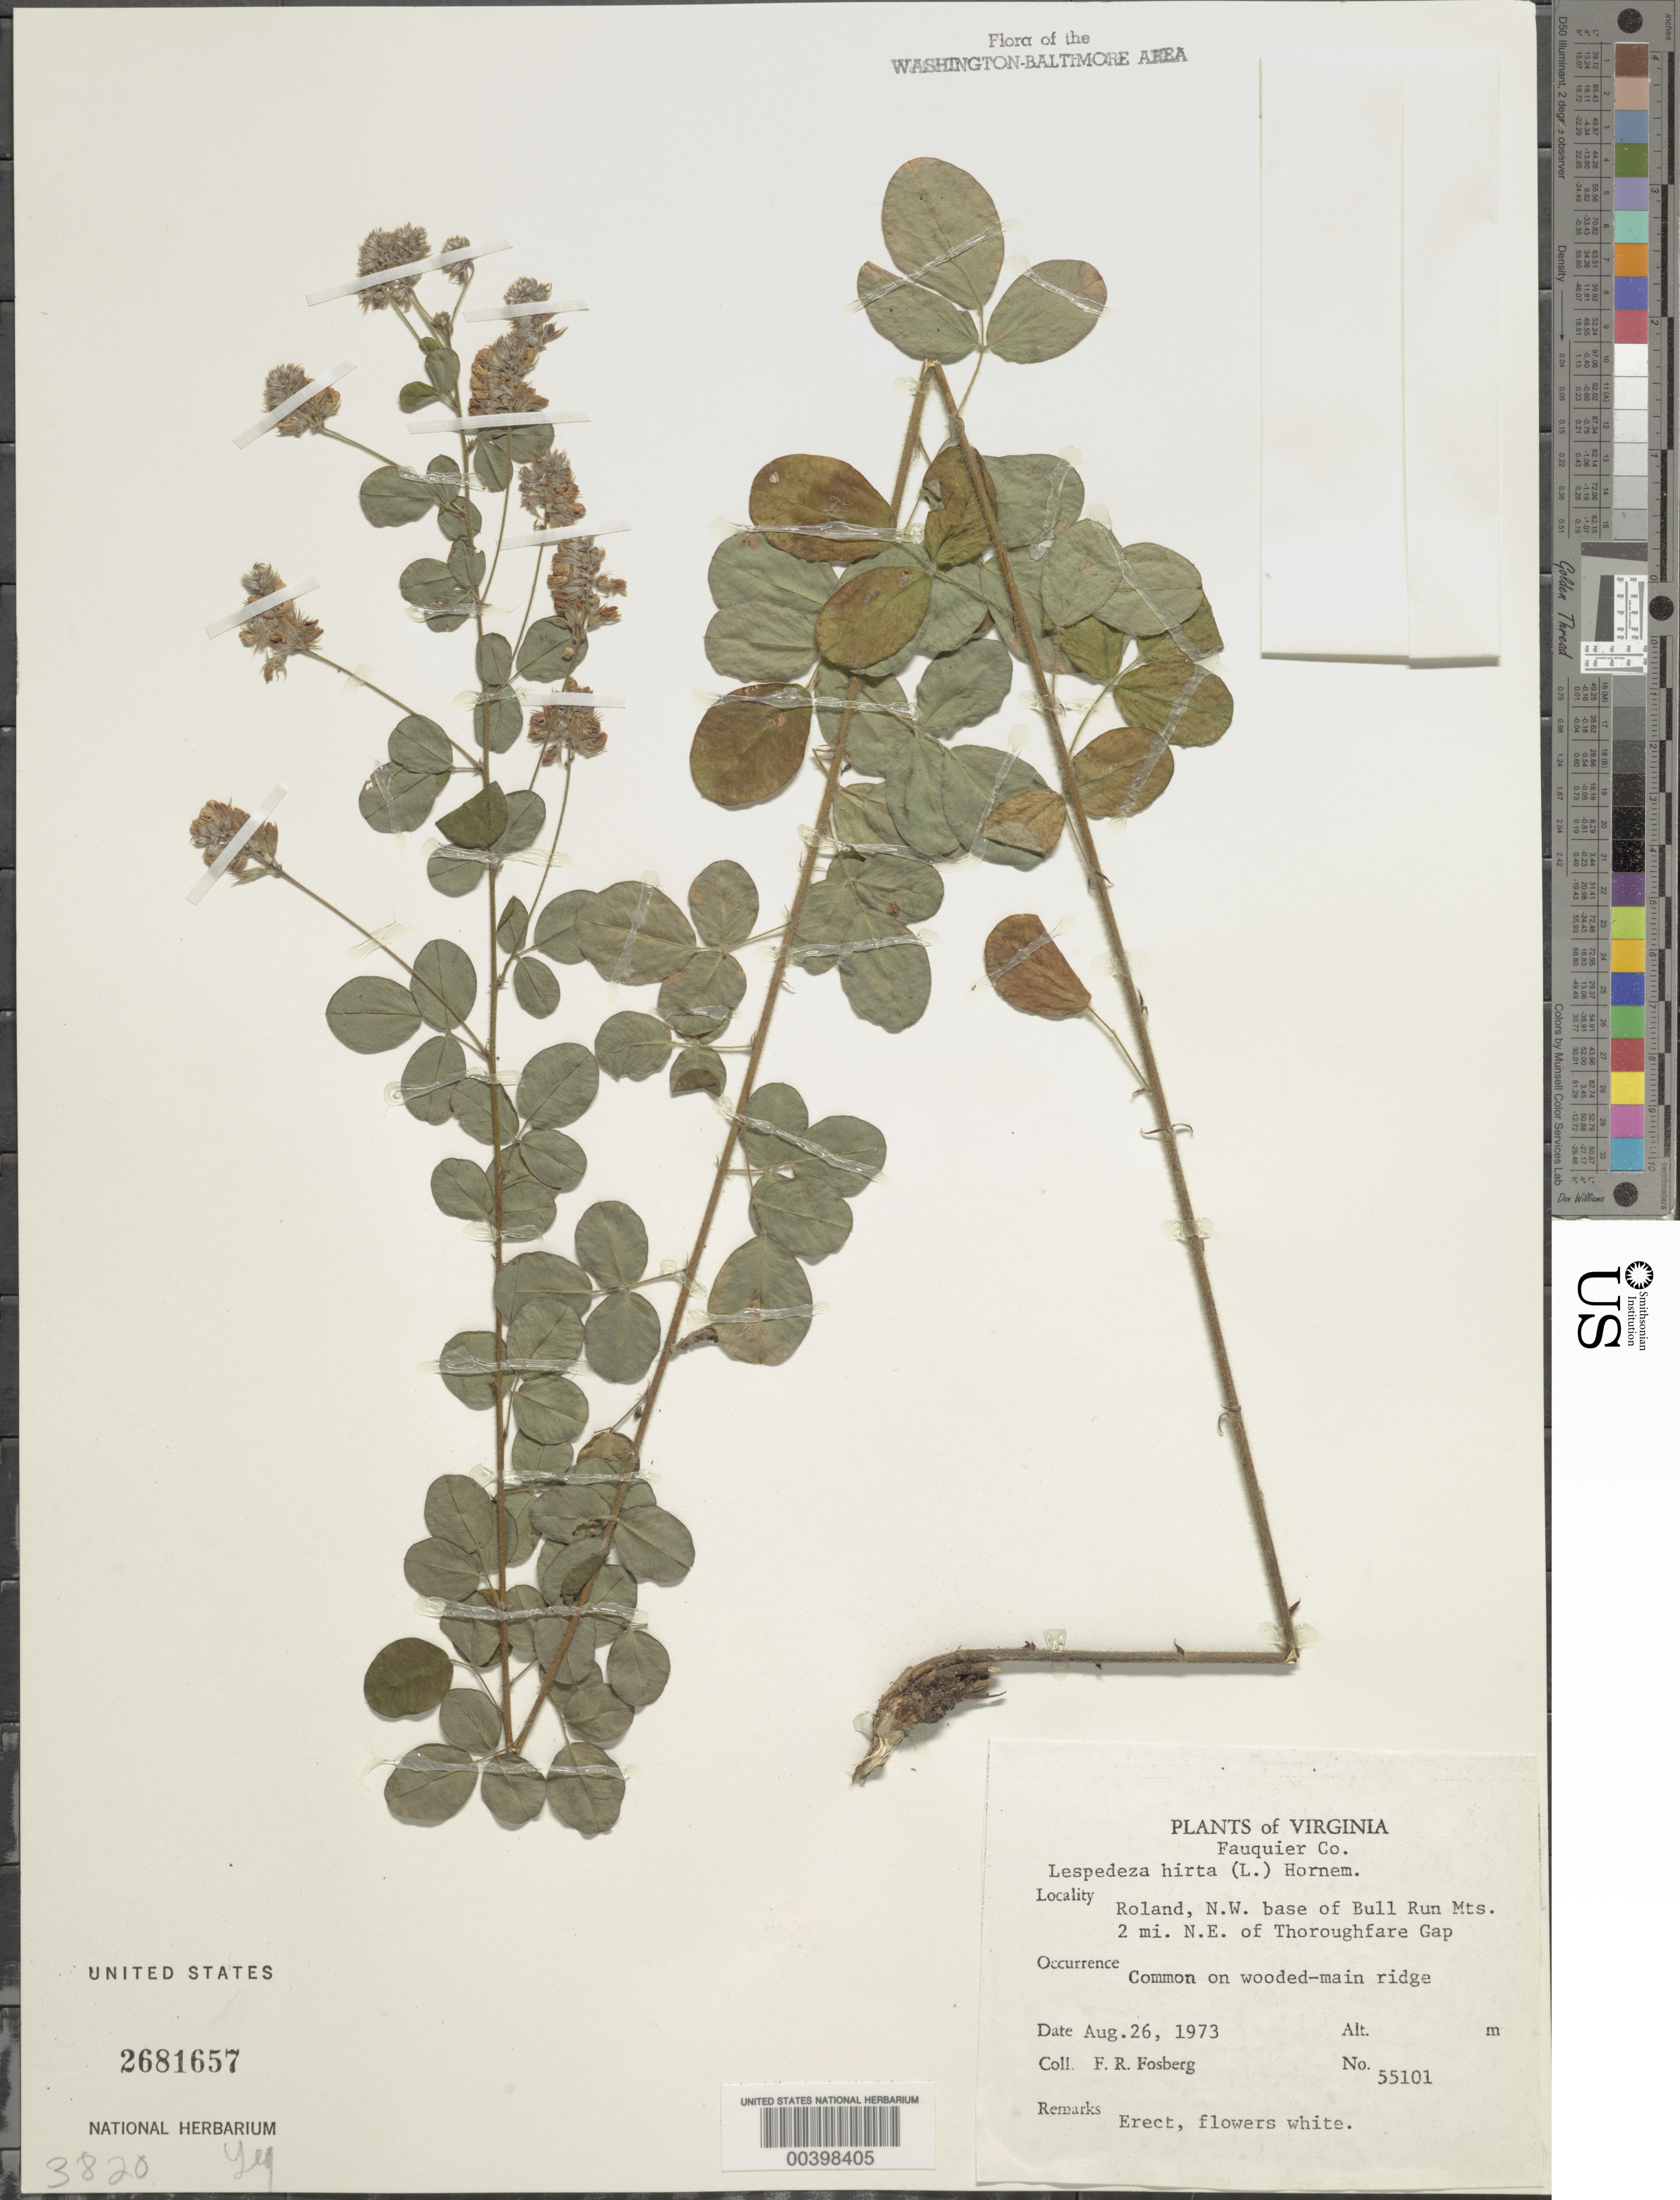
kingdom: Plantae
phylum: Tracheophyta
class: Magnoliopsida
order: Fabales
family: Fabaceae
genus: Lespedeza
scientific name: Lespedeza hirta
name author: (L.) Hornem.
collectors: F. R. Fosberg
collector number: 55101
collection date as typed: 26 Aug 1973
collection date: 1973-08-26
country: United States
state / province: Virginia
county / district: Fauquier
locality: Roland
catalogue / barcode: US 2681657